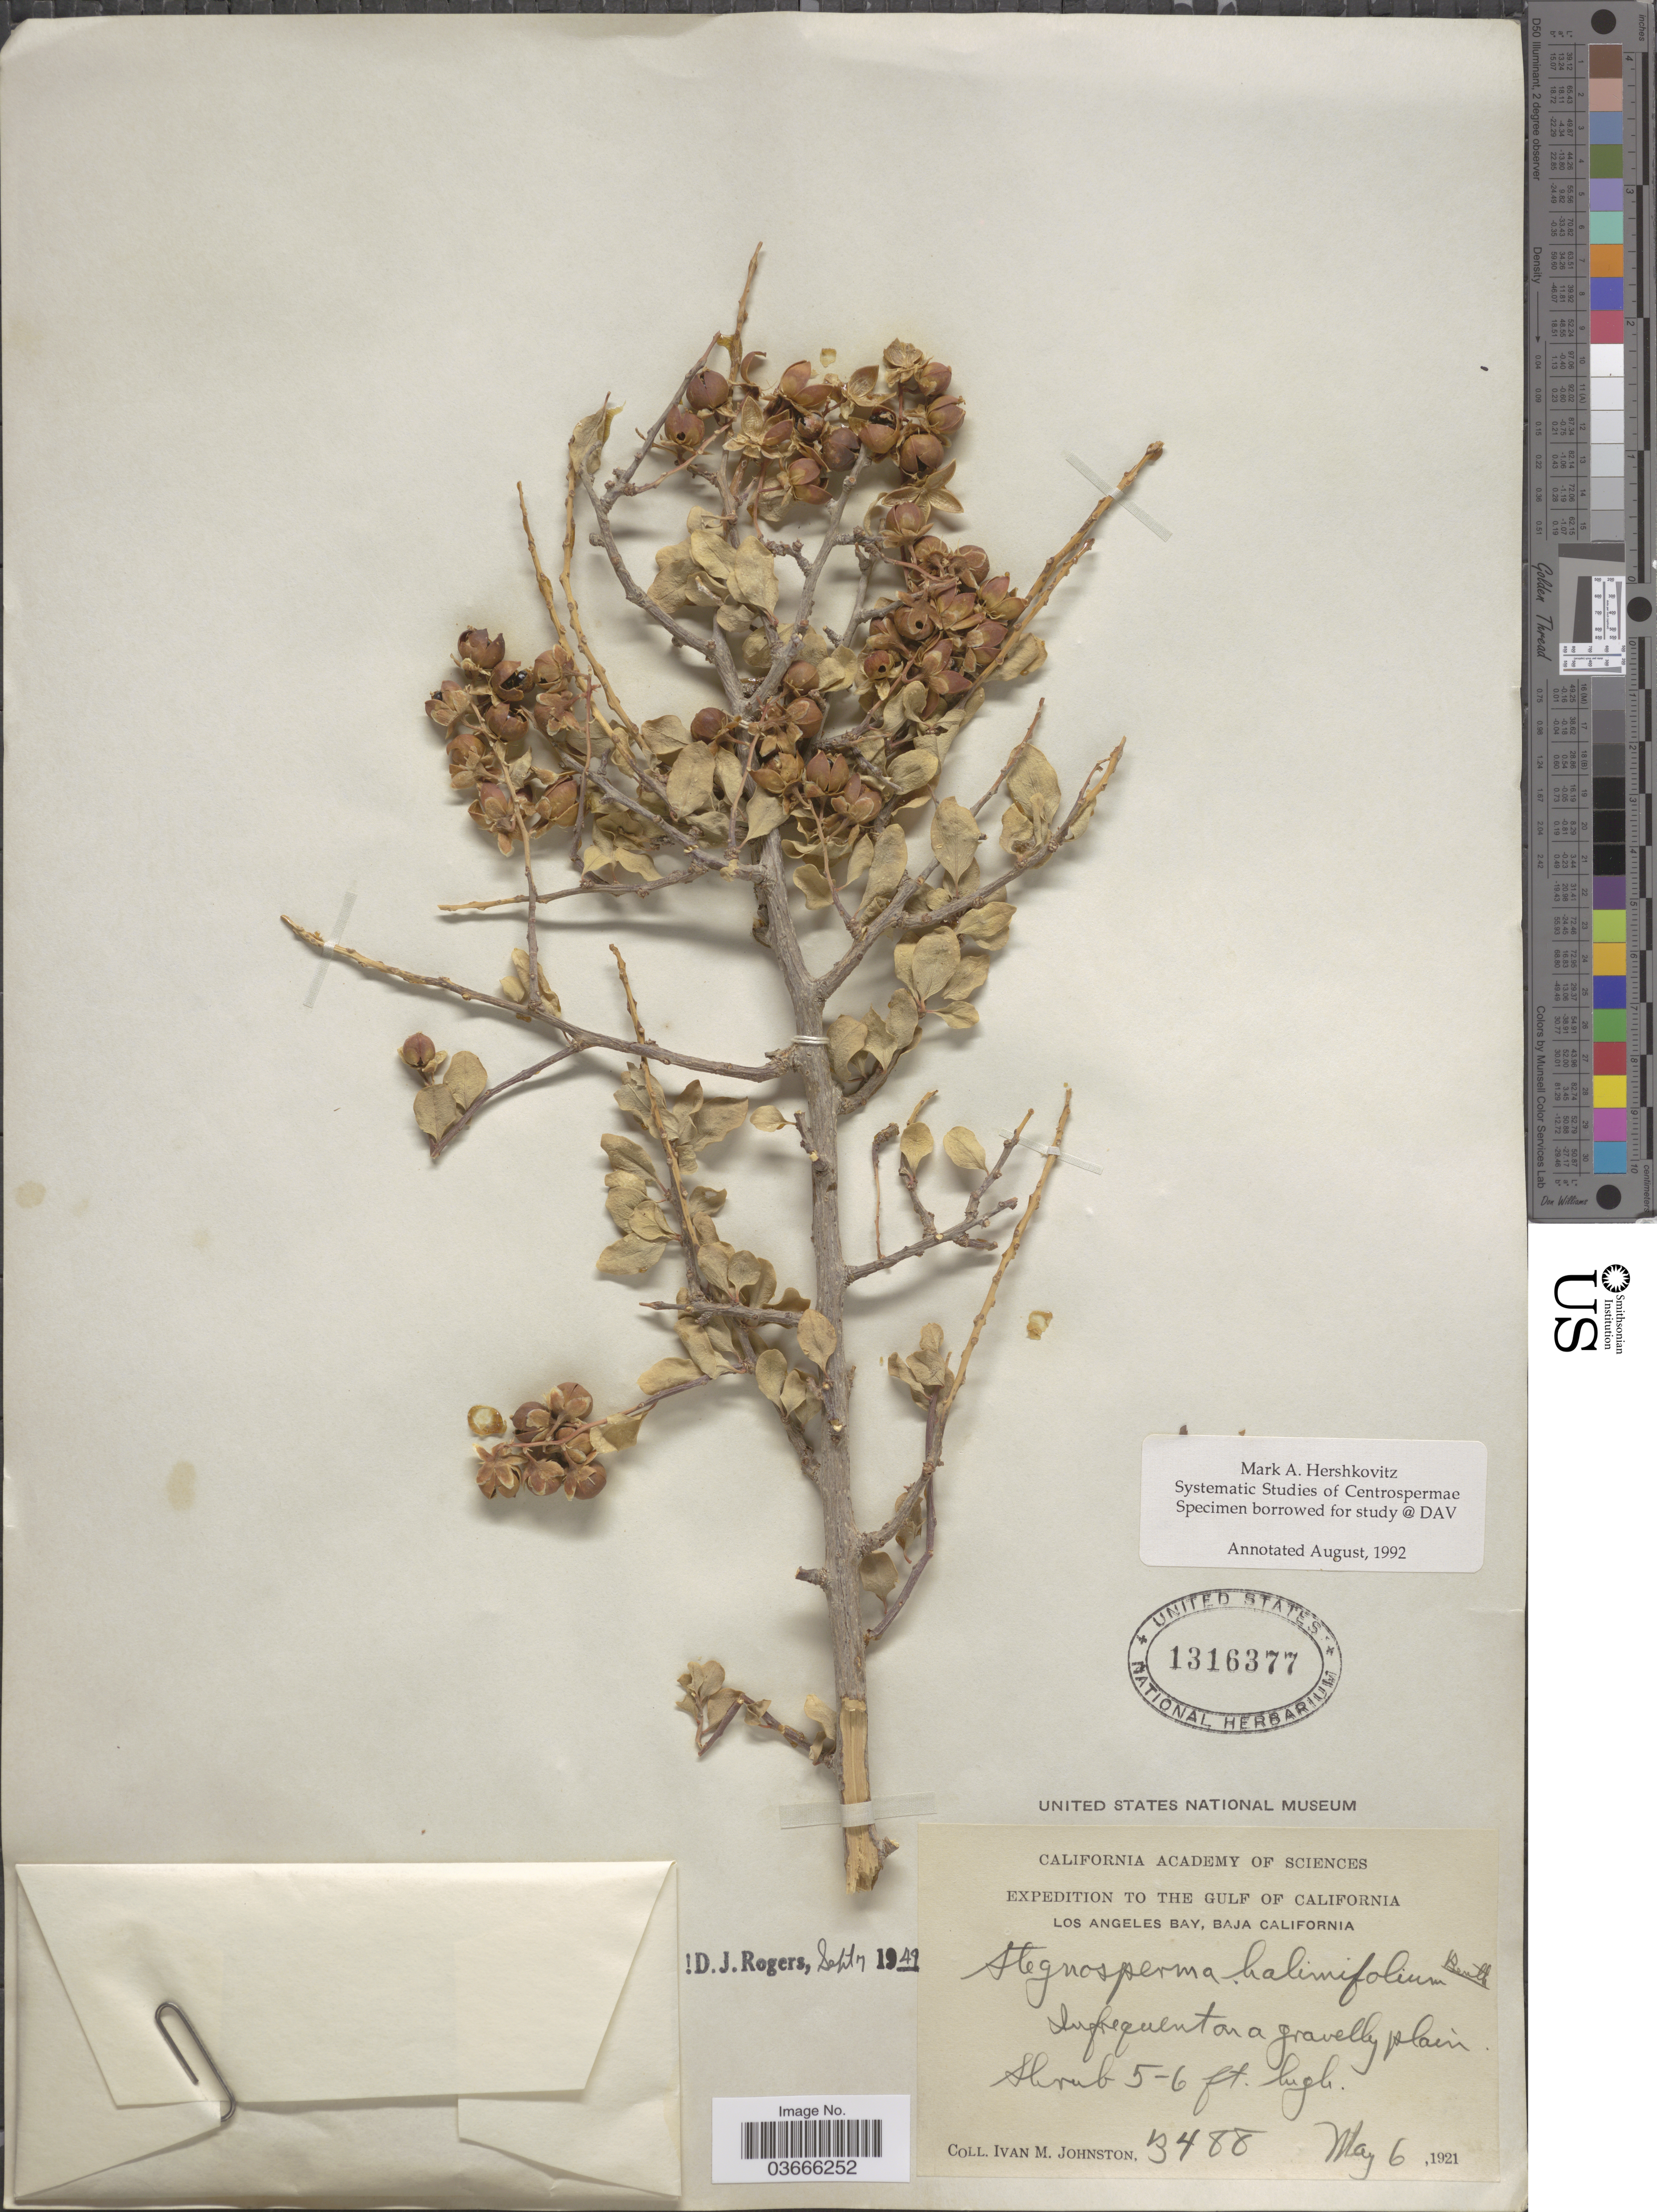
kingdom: Plantae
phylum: Tracheophyta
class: Magnoliopsida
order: Caryophyllales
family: Stegnospermataceae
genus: Stegnosperma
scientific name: Stegnosperma halimifolium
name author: Benth.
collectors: I.M. Johnston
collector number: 3488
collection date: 1921-05-06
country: Mexico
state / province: Baja California Norte / Baja California Sur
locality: The Gulf of California. Los Angeles Bay.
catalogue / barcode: US 1316377